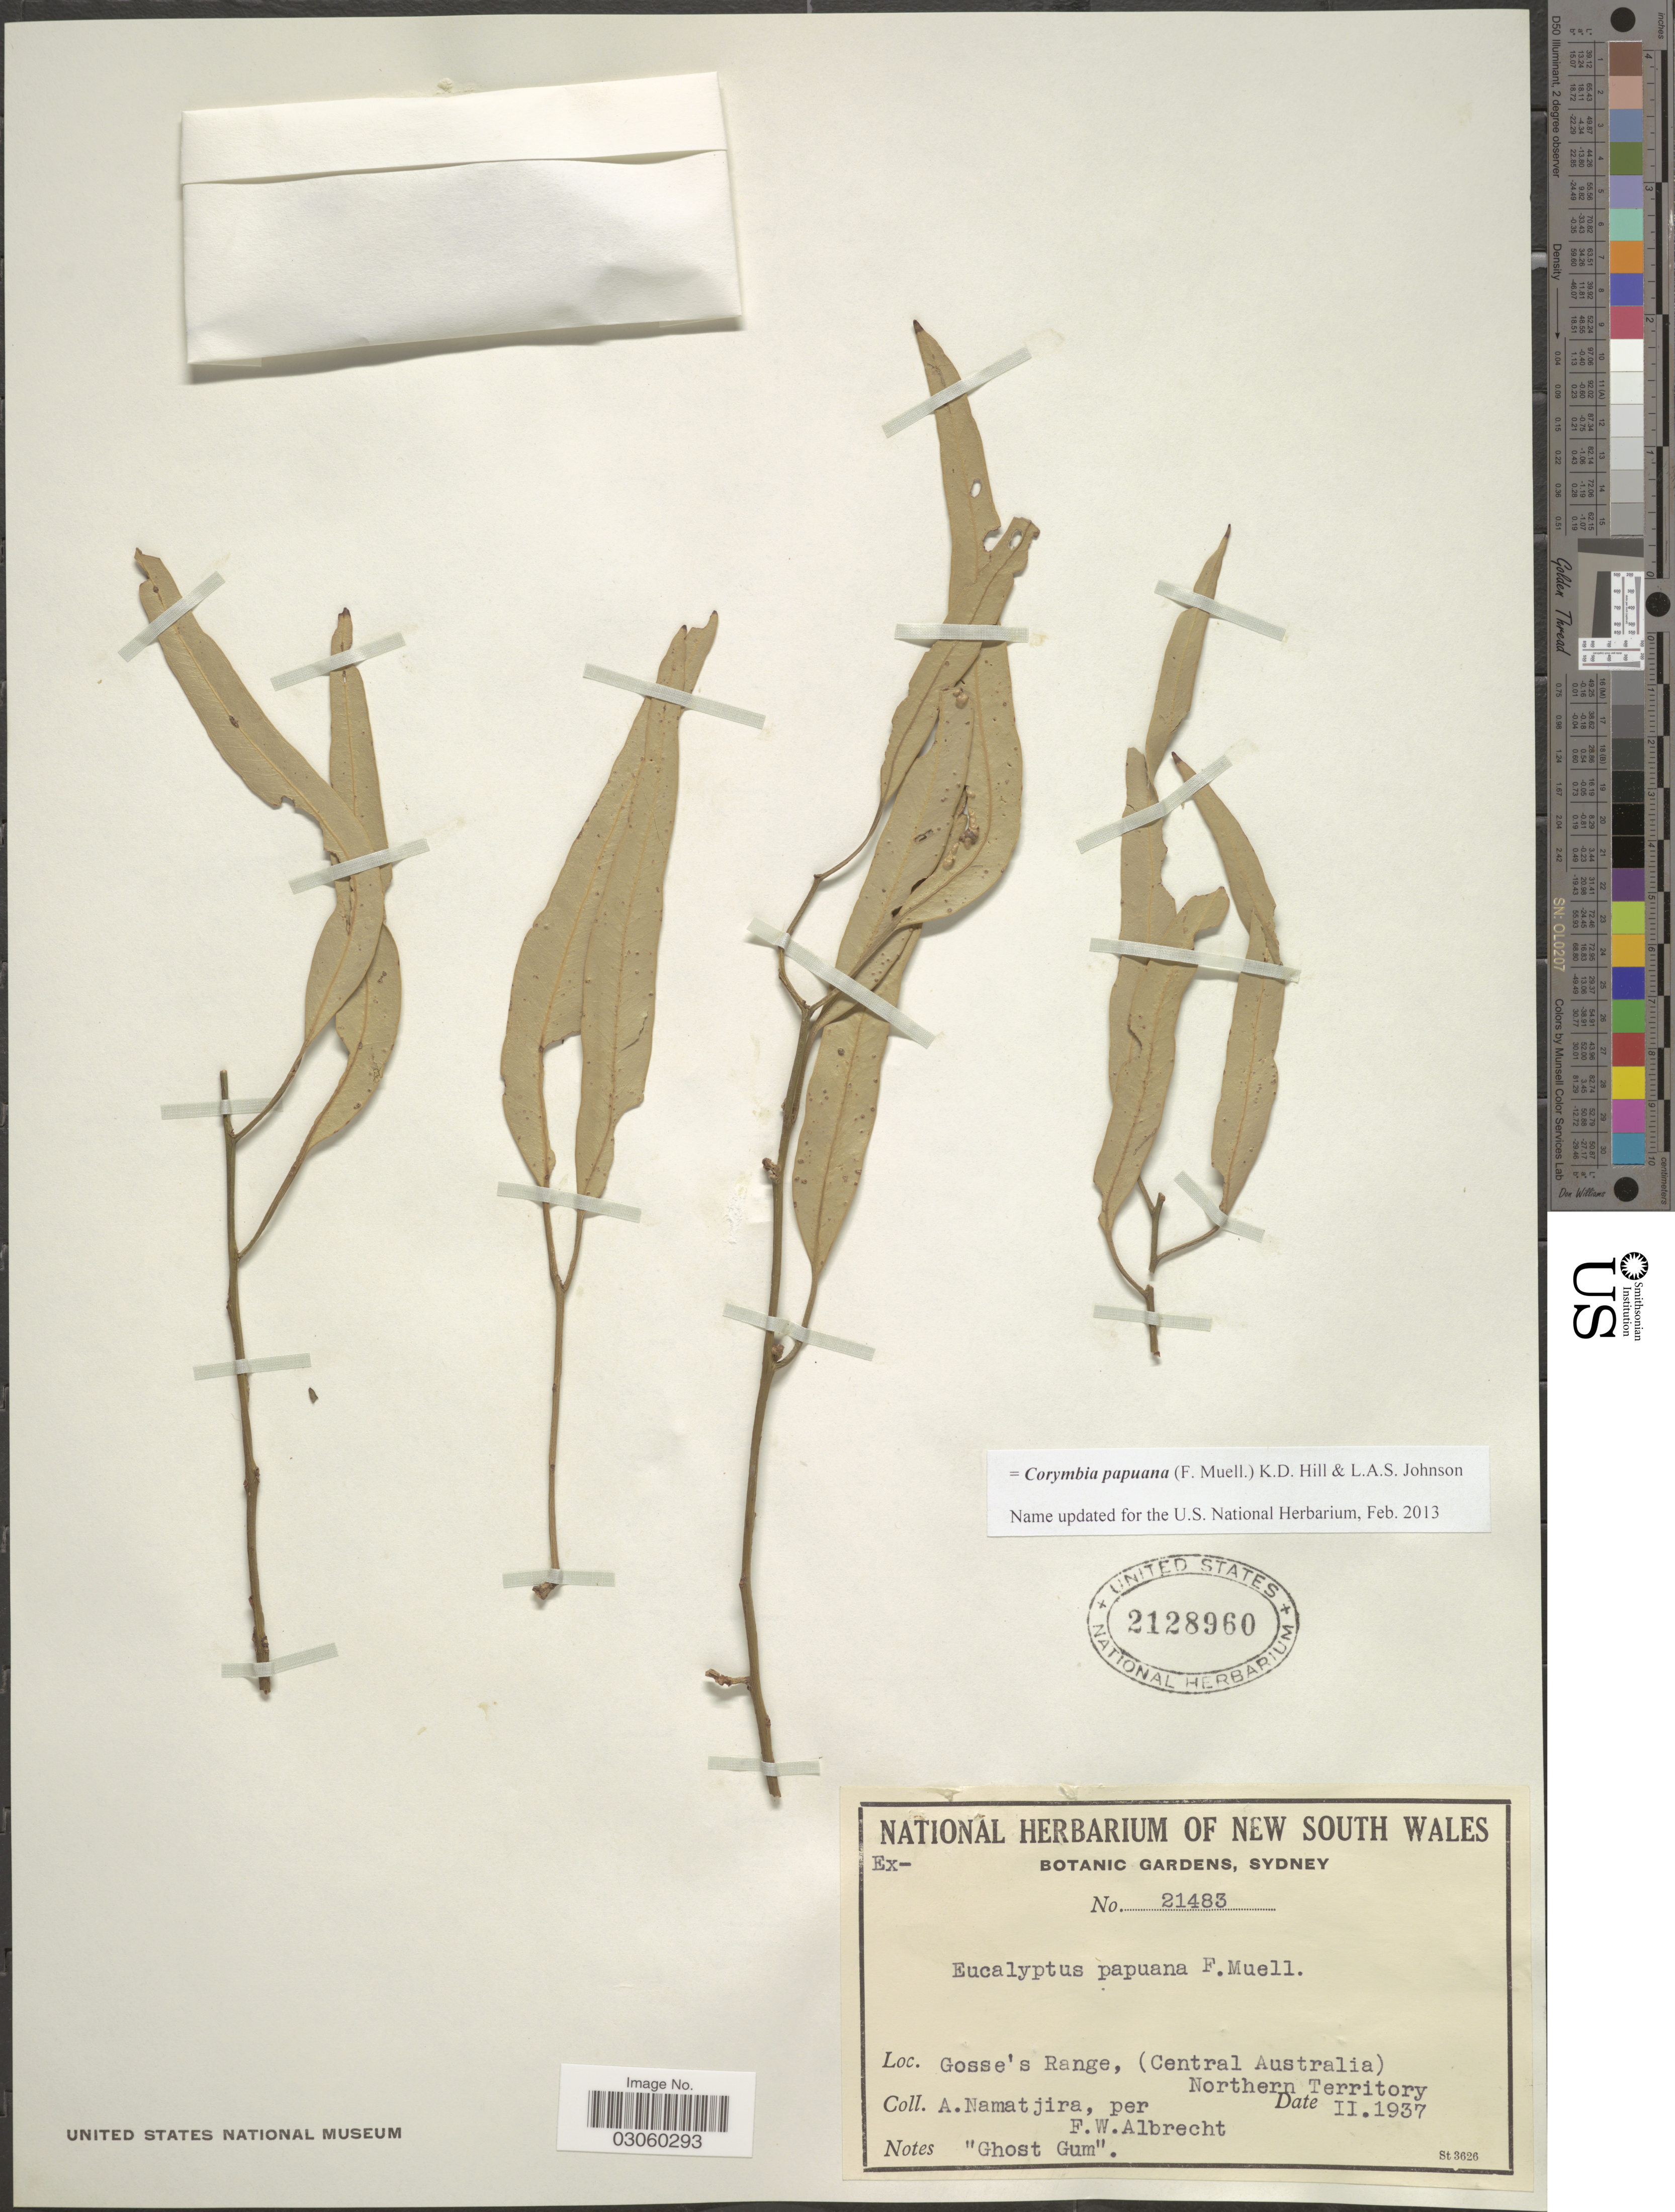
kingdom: Plantae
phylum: Tracheophyta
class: Magnoliopsida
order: Myrtales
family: Myrtaceae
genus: Corymbia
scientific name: Corymbia papuana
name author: (F. Muell.) K.D. Hill & L.A.S. Johnson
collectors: A. Namatjira & F. Albrecht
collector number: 21483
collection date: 1937-02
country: Australia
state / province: Northern Territory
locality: Gosse's Range, (Central Australia).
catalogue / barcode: US 2128960